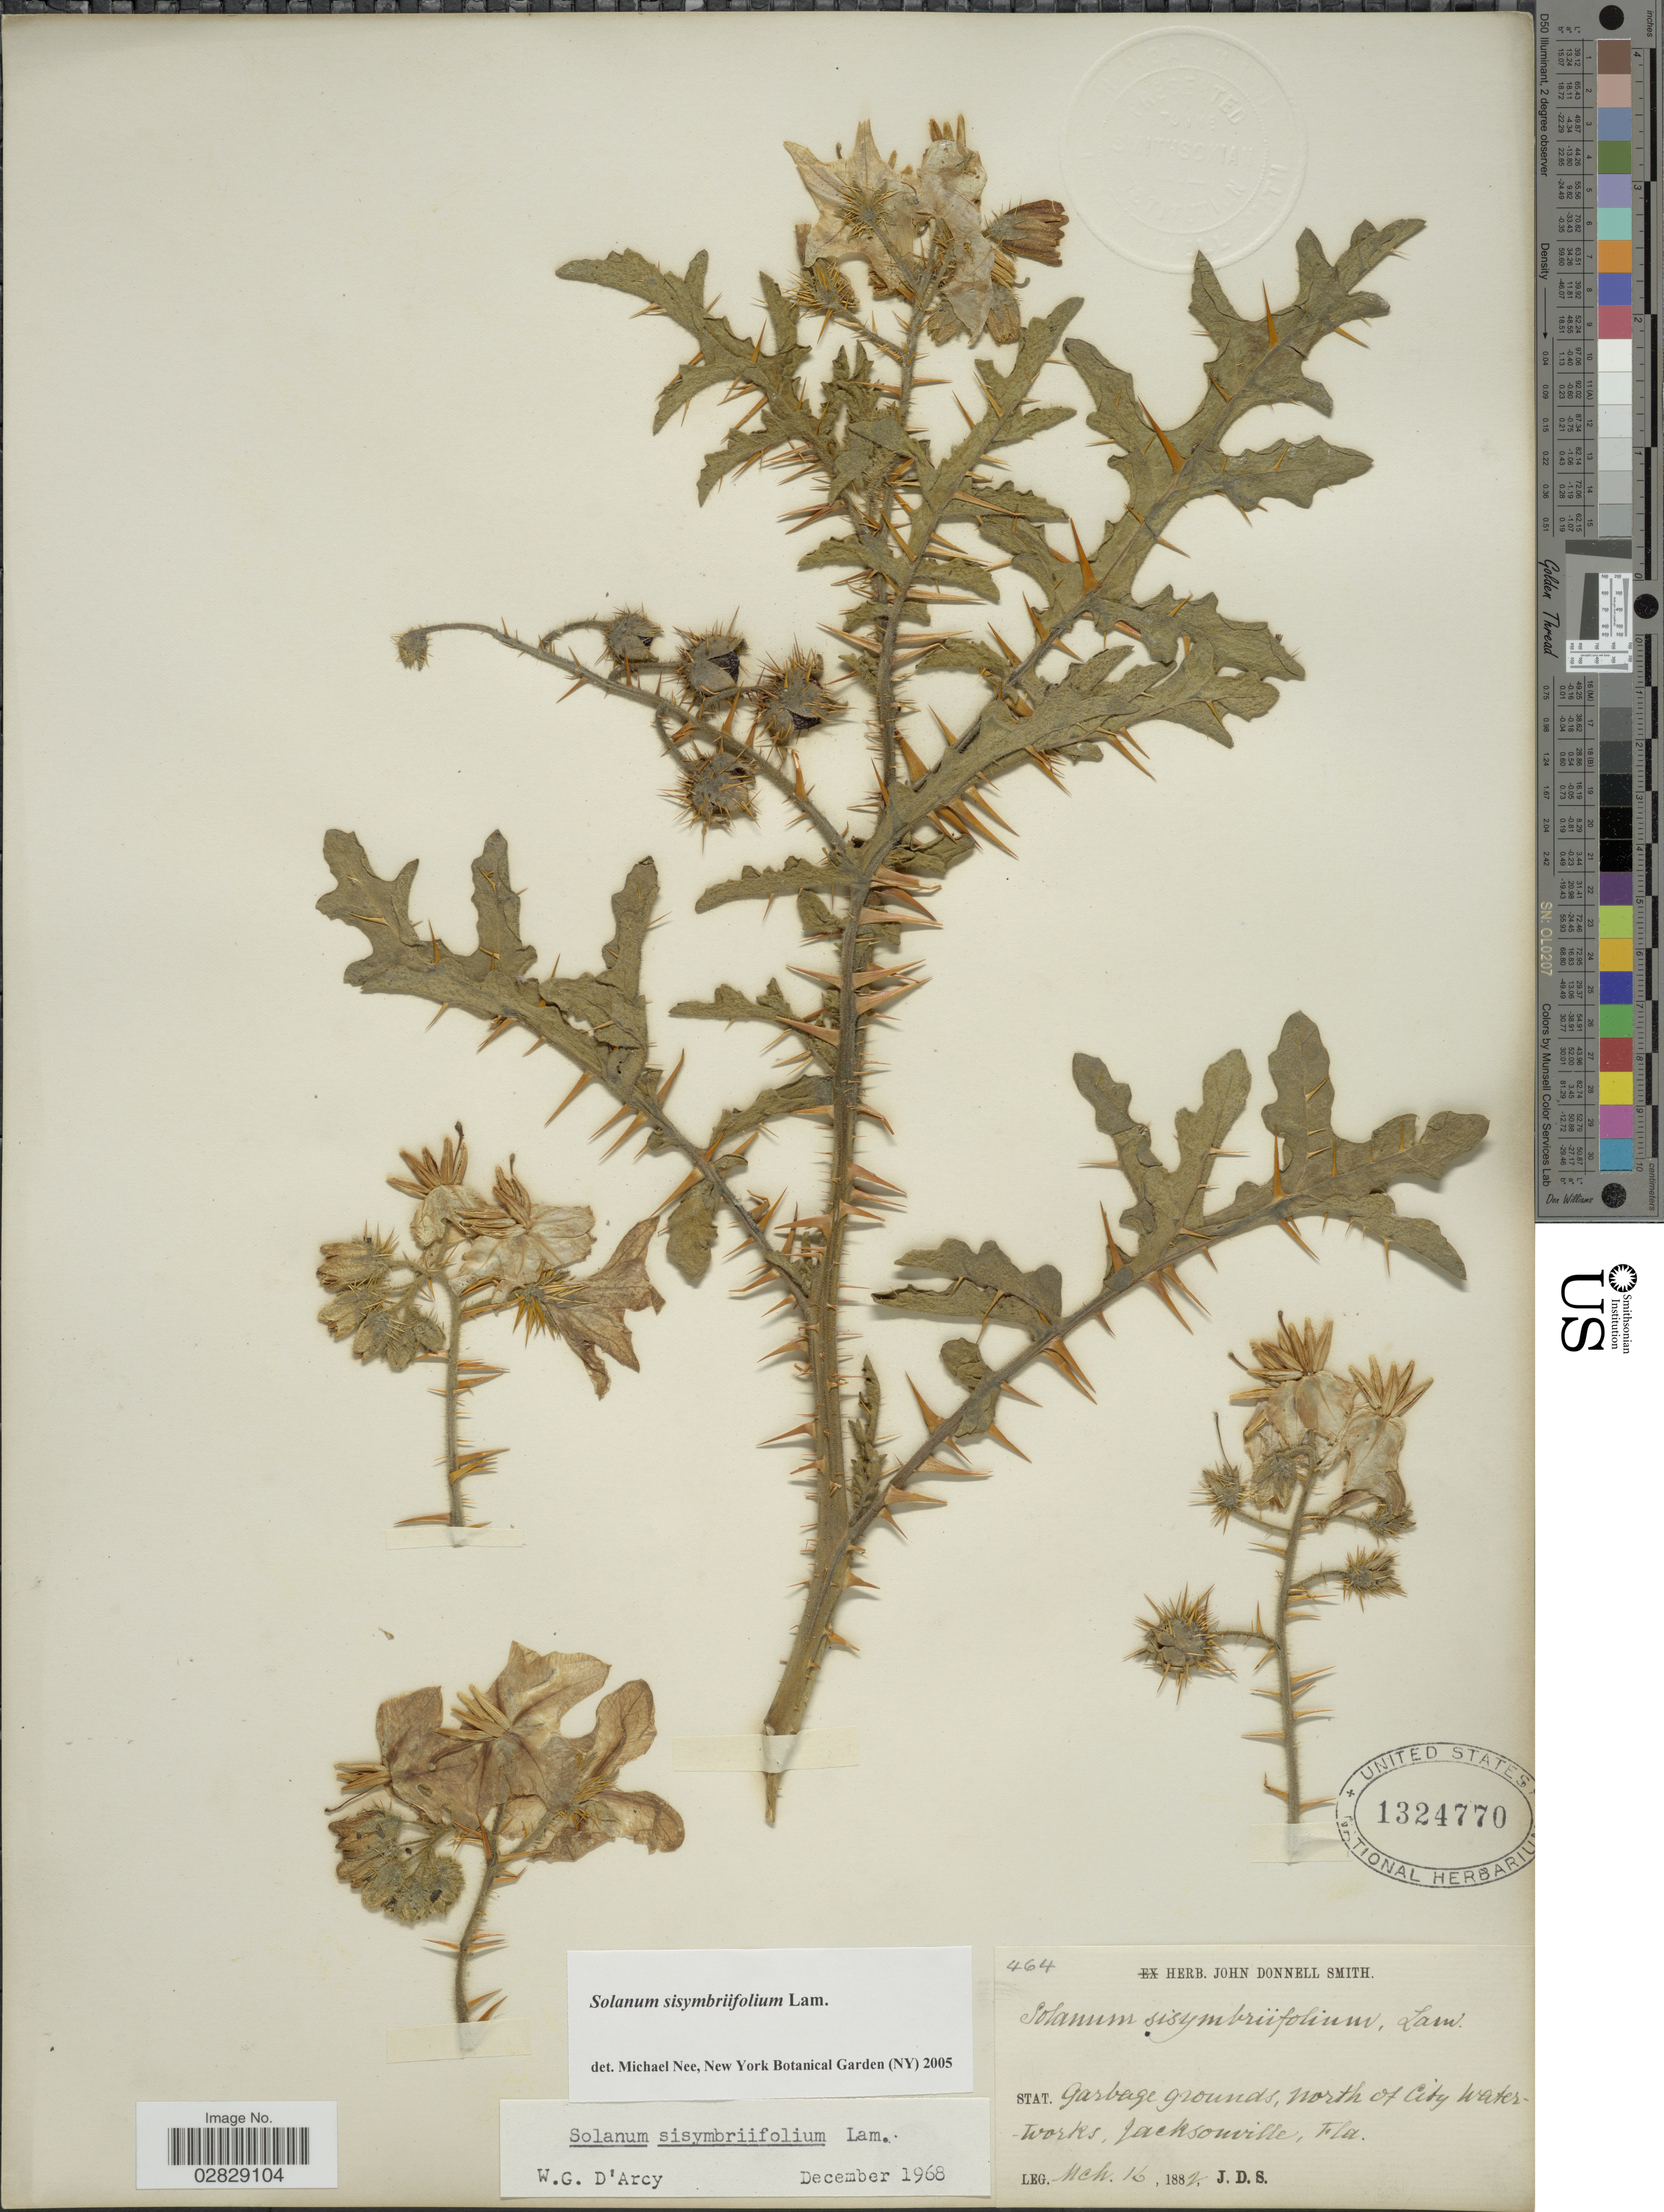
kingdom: Plantae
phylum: Tracheophyta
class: Magnoliopsida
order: Solanales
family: Solanaceae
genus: Solanum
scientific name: Solanum sisymbrifolium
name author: Lam.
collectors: J. Donnell Smith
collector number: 464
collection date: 1882-03-16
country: United States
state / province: Florida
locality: Stat. Garbage grounds. North of City Waterworks, Jacksonville.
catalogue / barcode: US 1324770